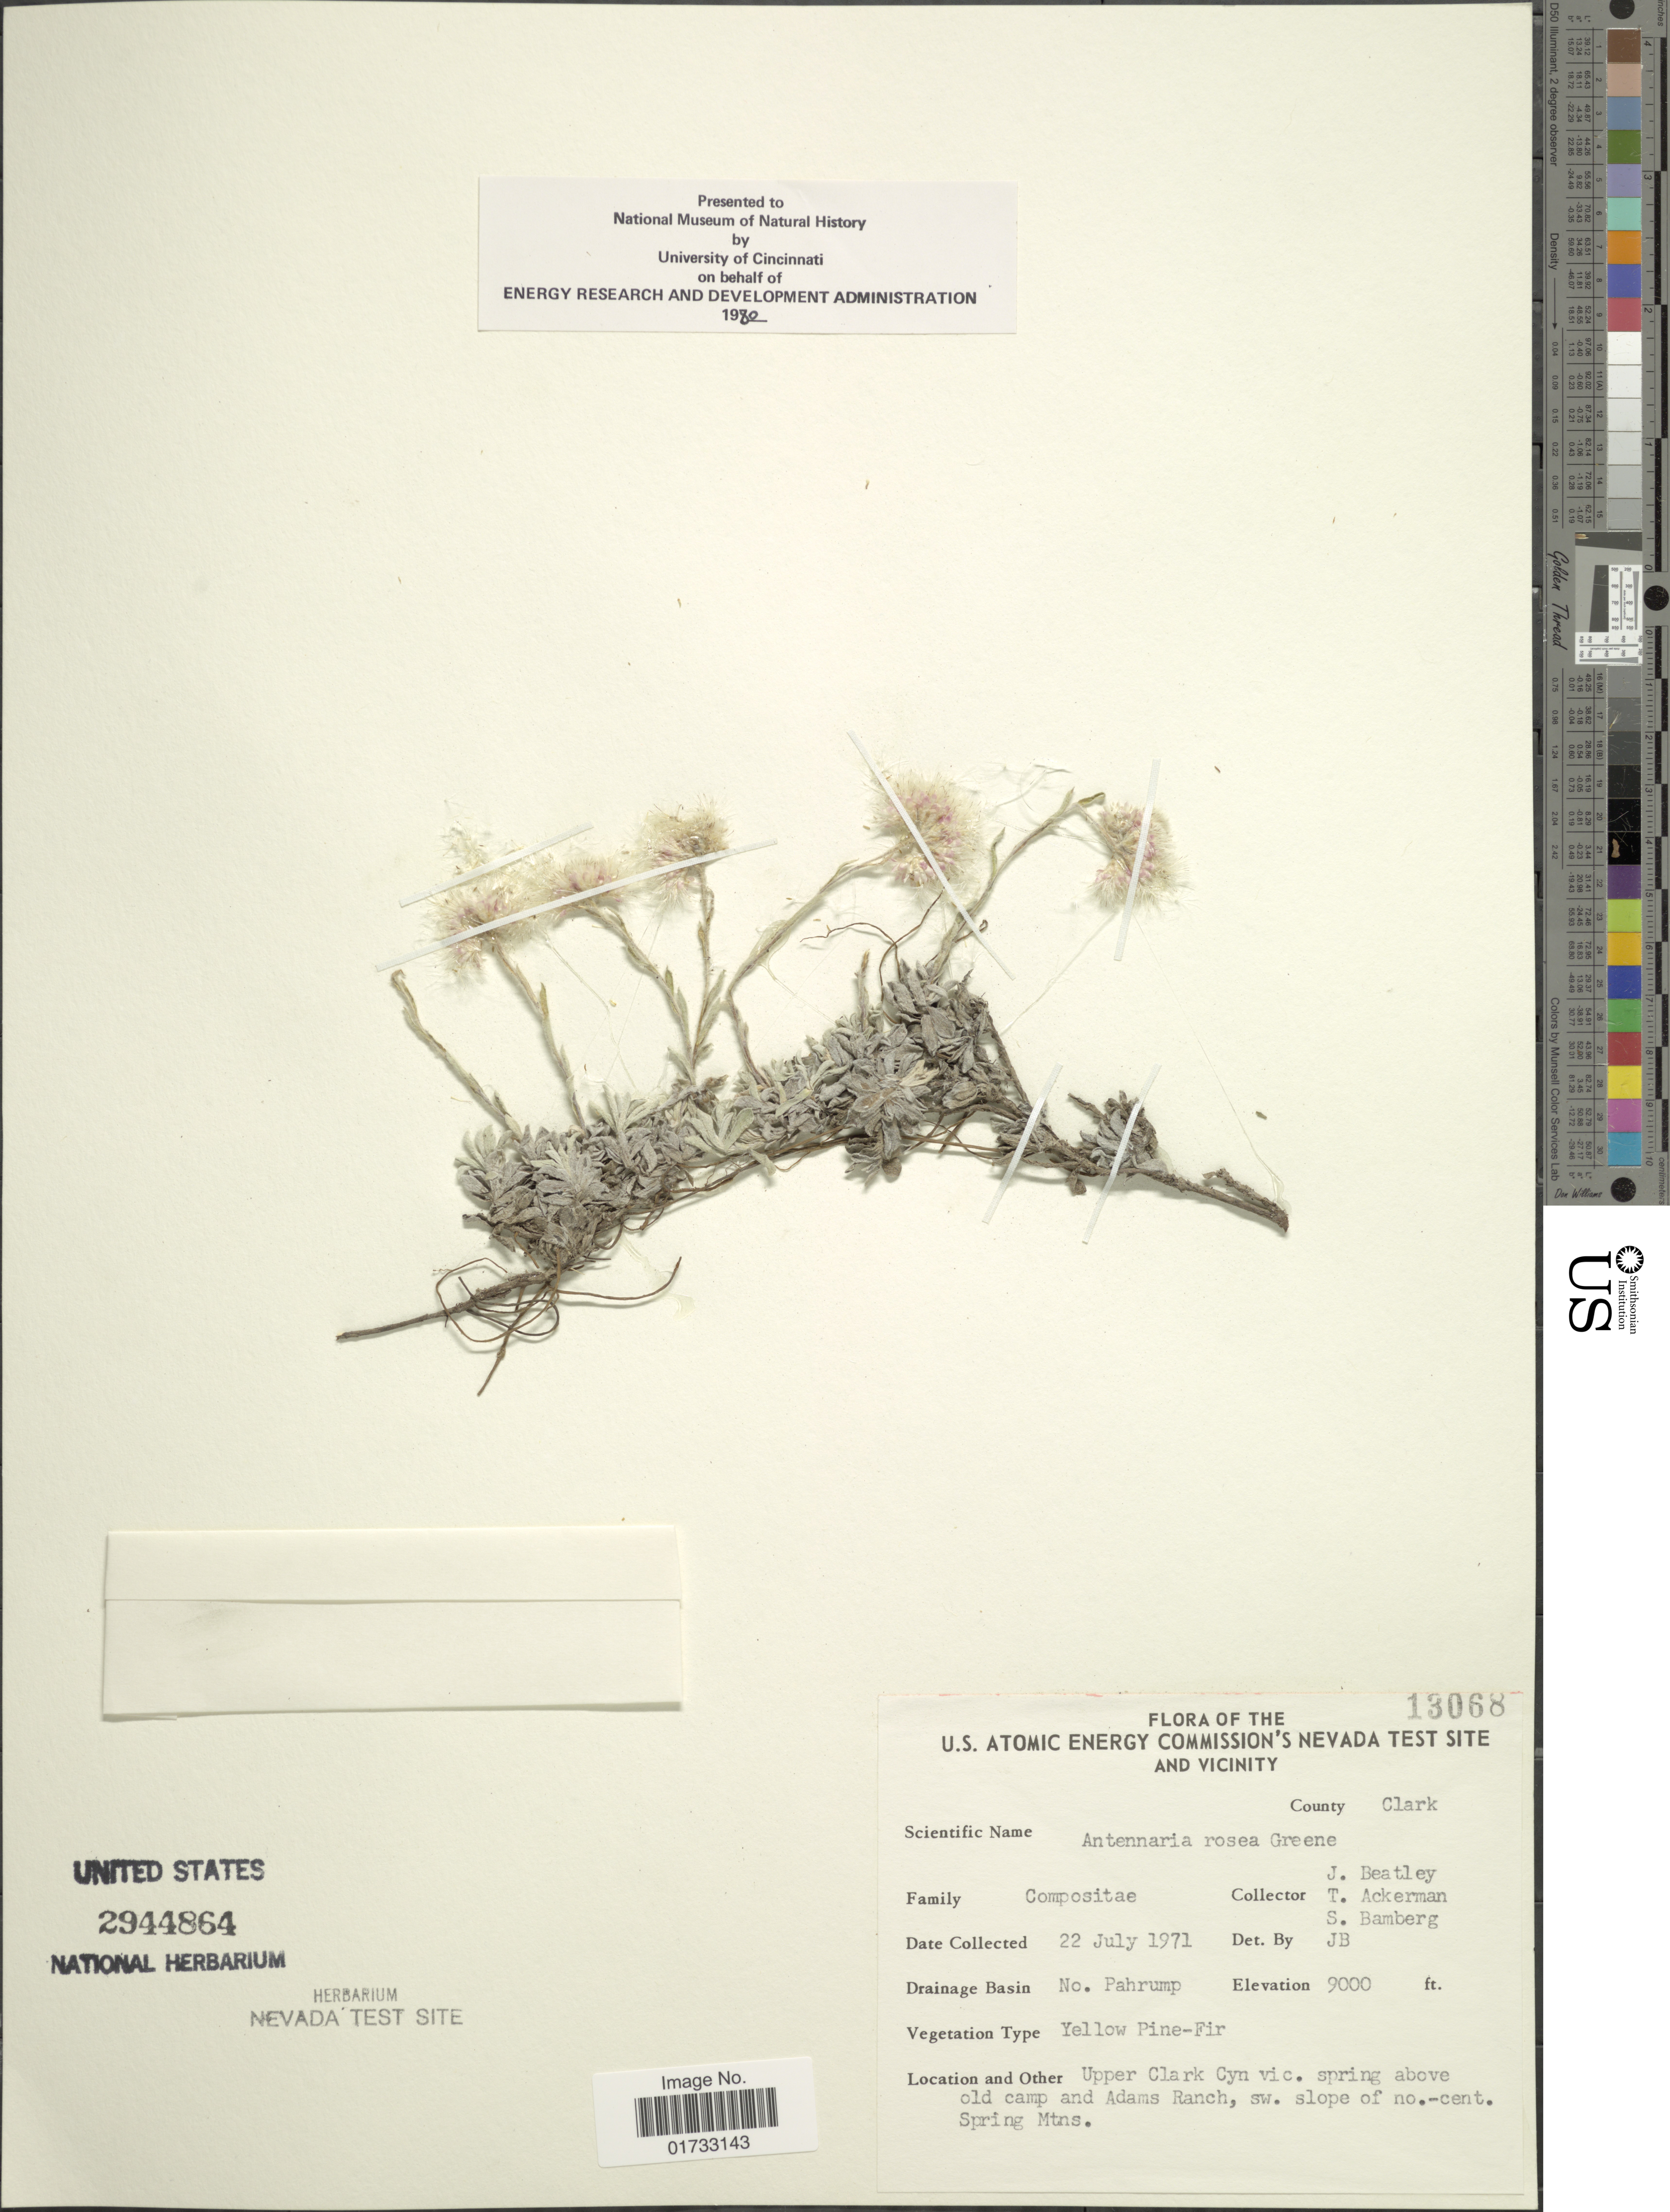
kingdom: Plantae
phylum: Tracheophyta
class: Magnoliopsida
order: Asterales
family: Asteraceae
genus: Antennaria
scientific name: Antennaria rosea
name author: Greene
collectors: J. C. Beatley, T. Ackerman & S. Bamberg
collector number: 13068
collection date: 1971-07-22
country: United States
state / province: Nevada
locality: U.S. Atomic Energy Commision's Nevada Test Site and Vicinity, No. Pahrump, upper Clark Cyn vic. spring above old camp and Adam's Ranch, sw. slope of no. cent. Spring Mtns., County Clark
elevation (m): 2743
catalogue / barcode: US 2944864